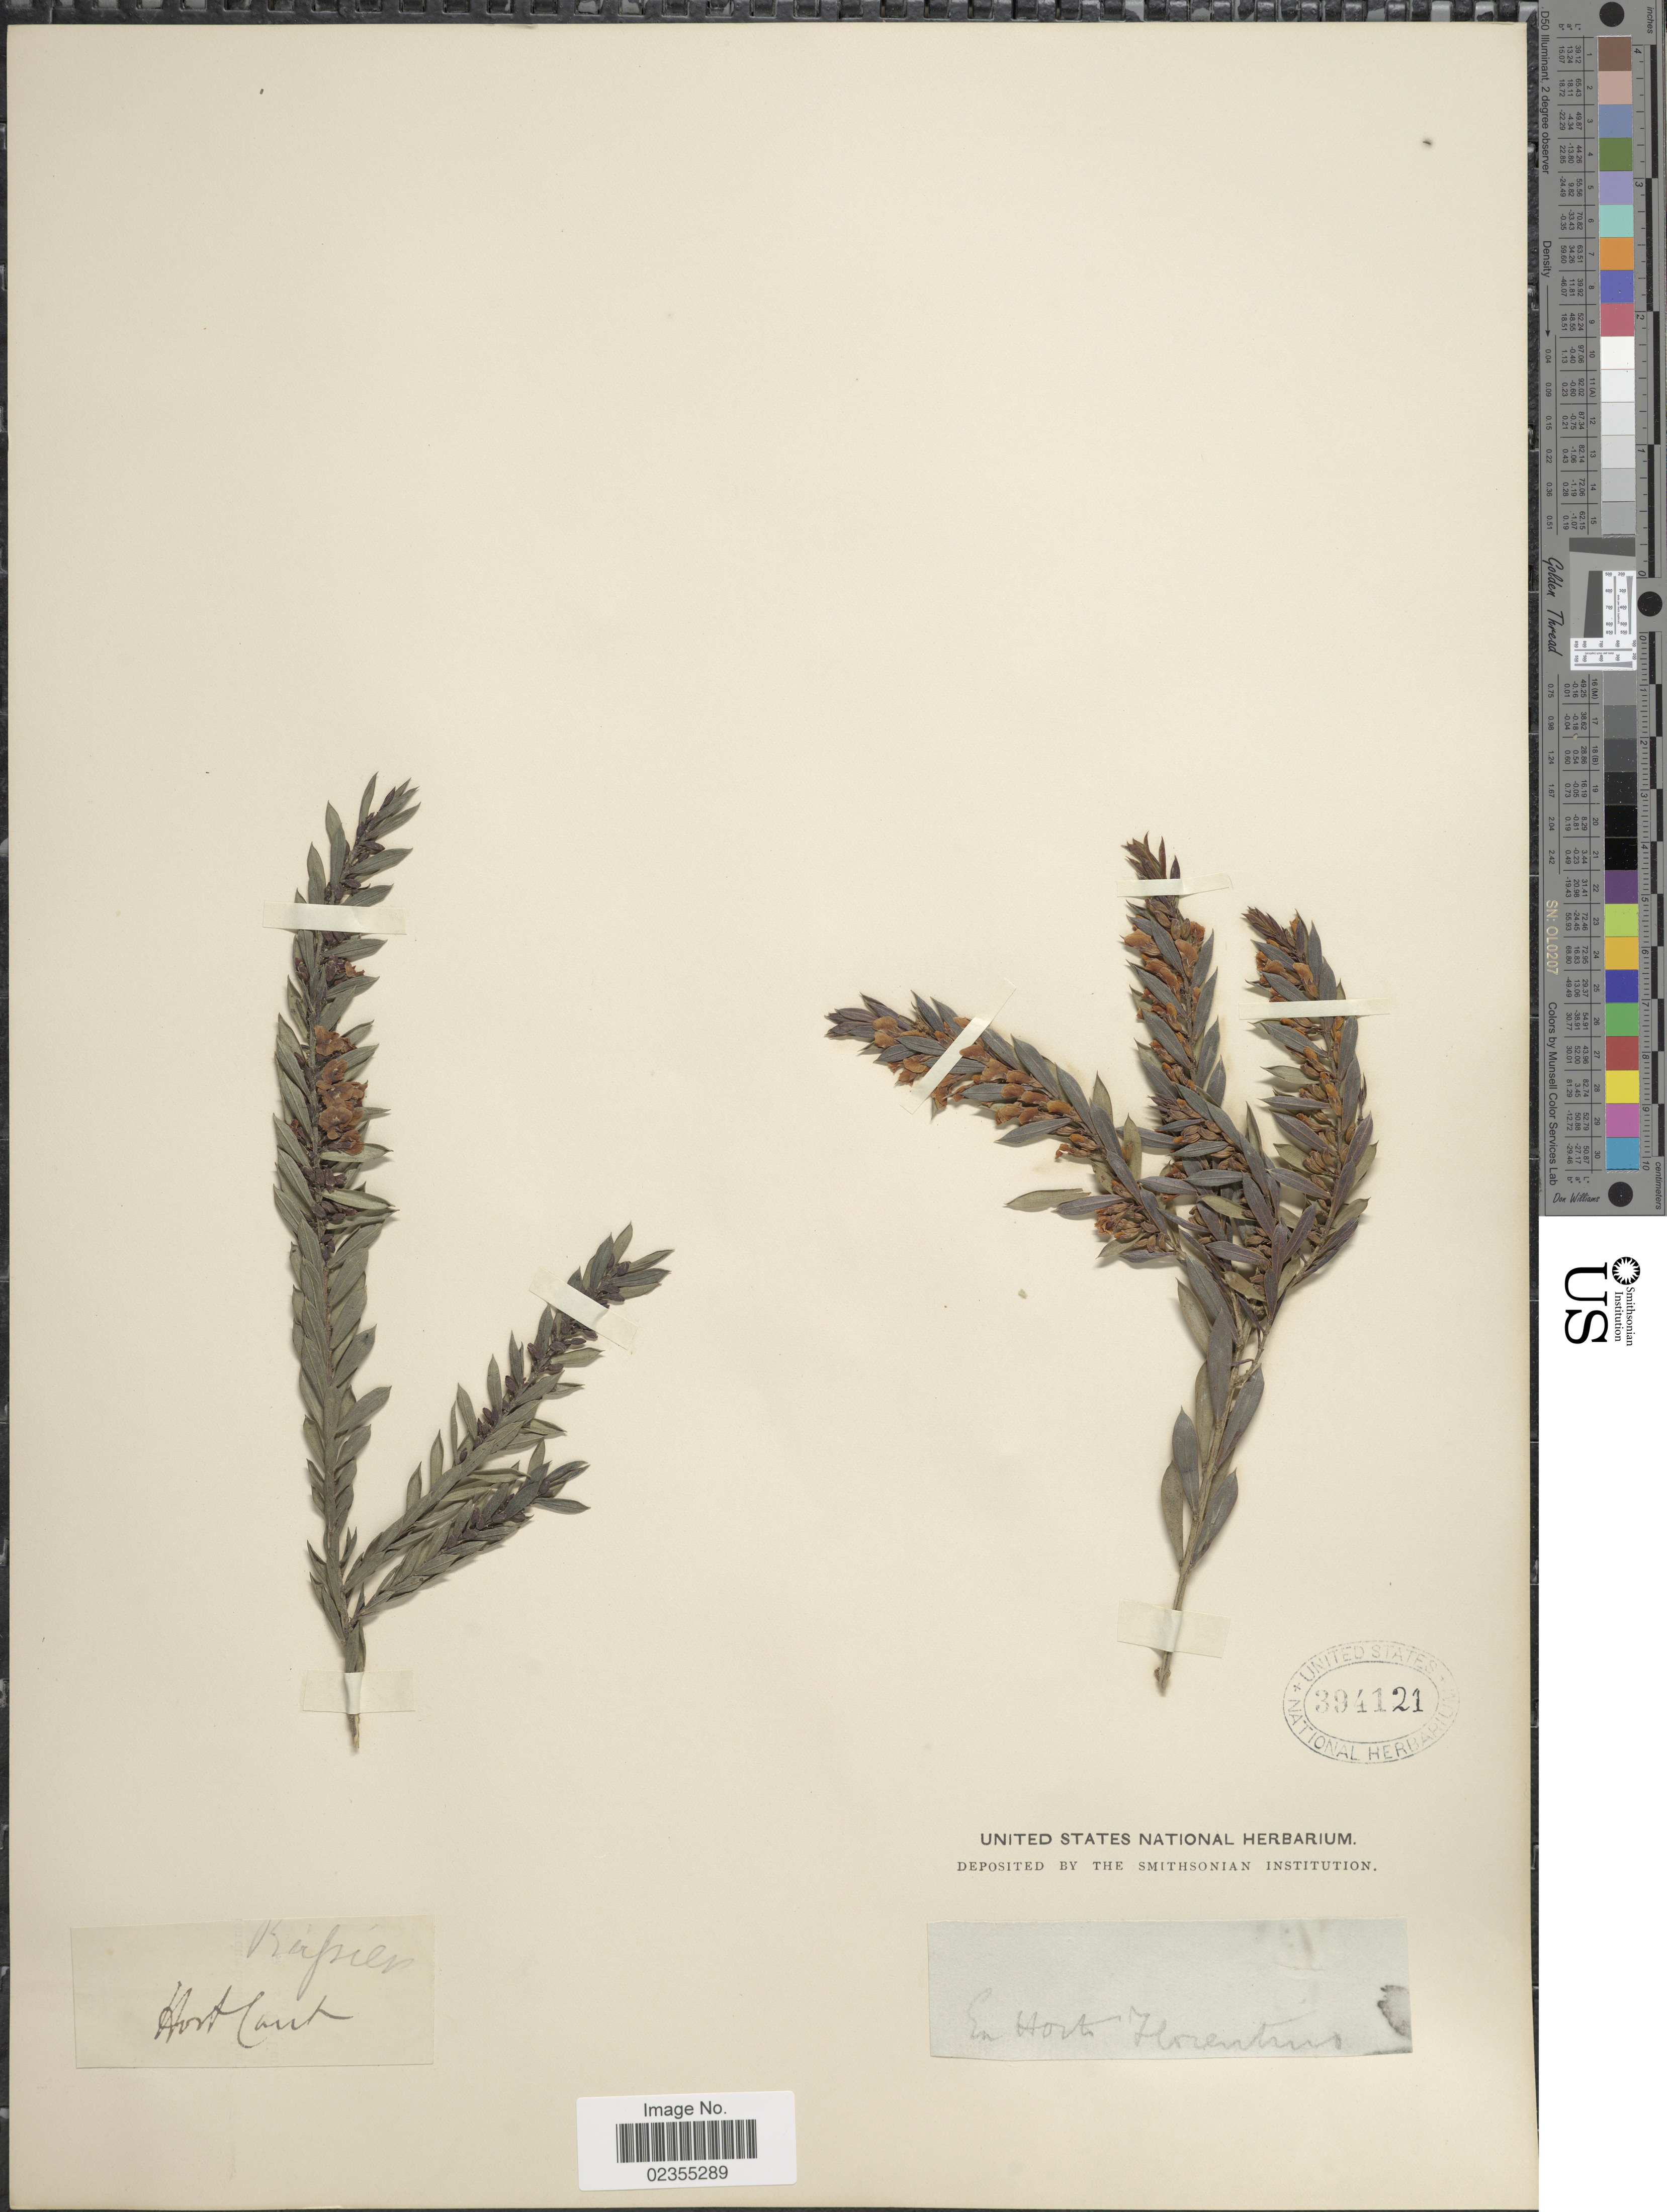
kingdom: Plantae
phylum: Tracheophyta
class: Magnoliopsida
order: Fabales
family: Fabaceae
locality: Ex Horto Florentino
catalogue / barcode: US 394121